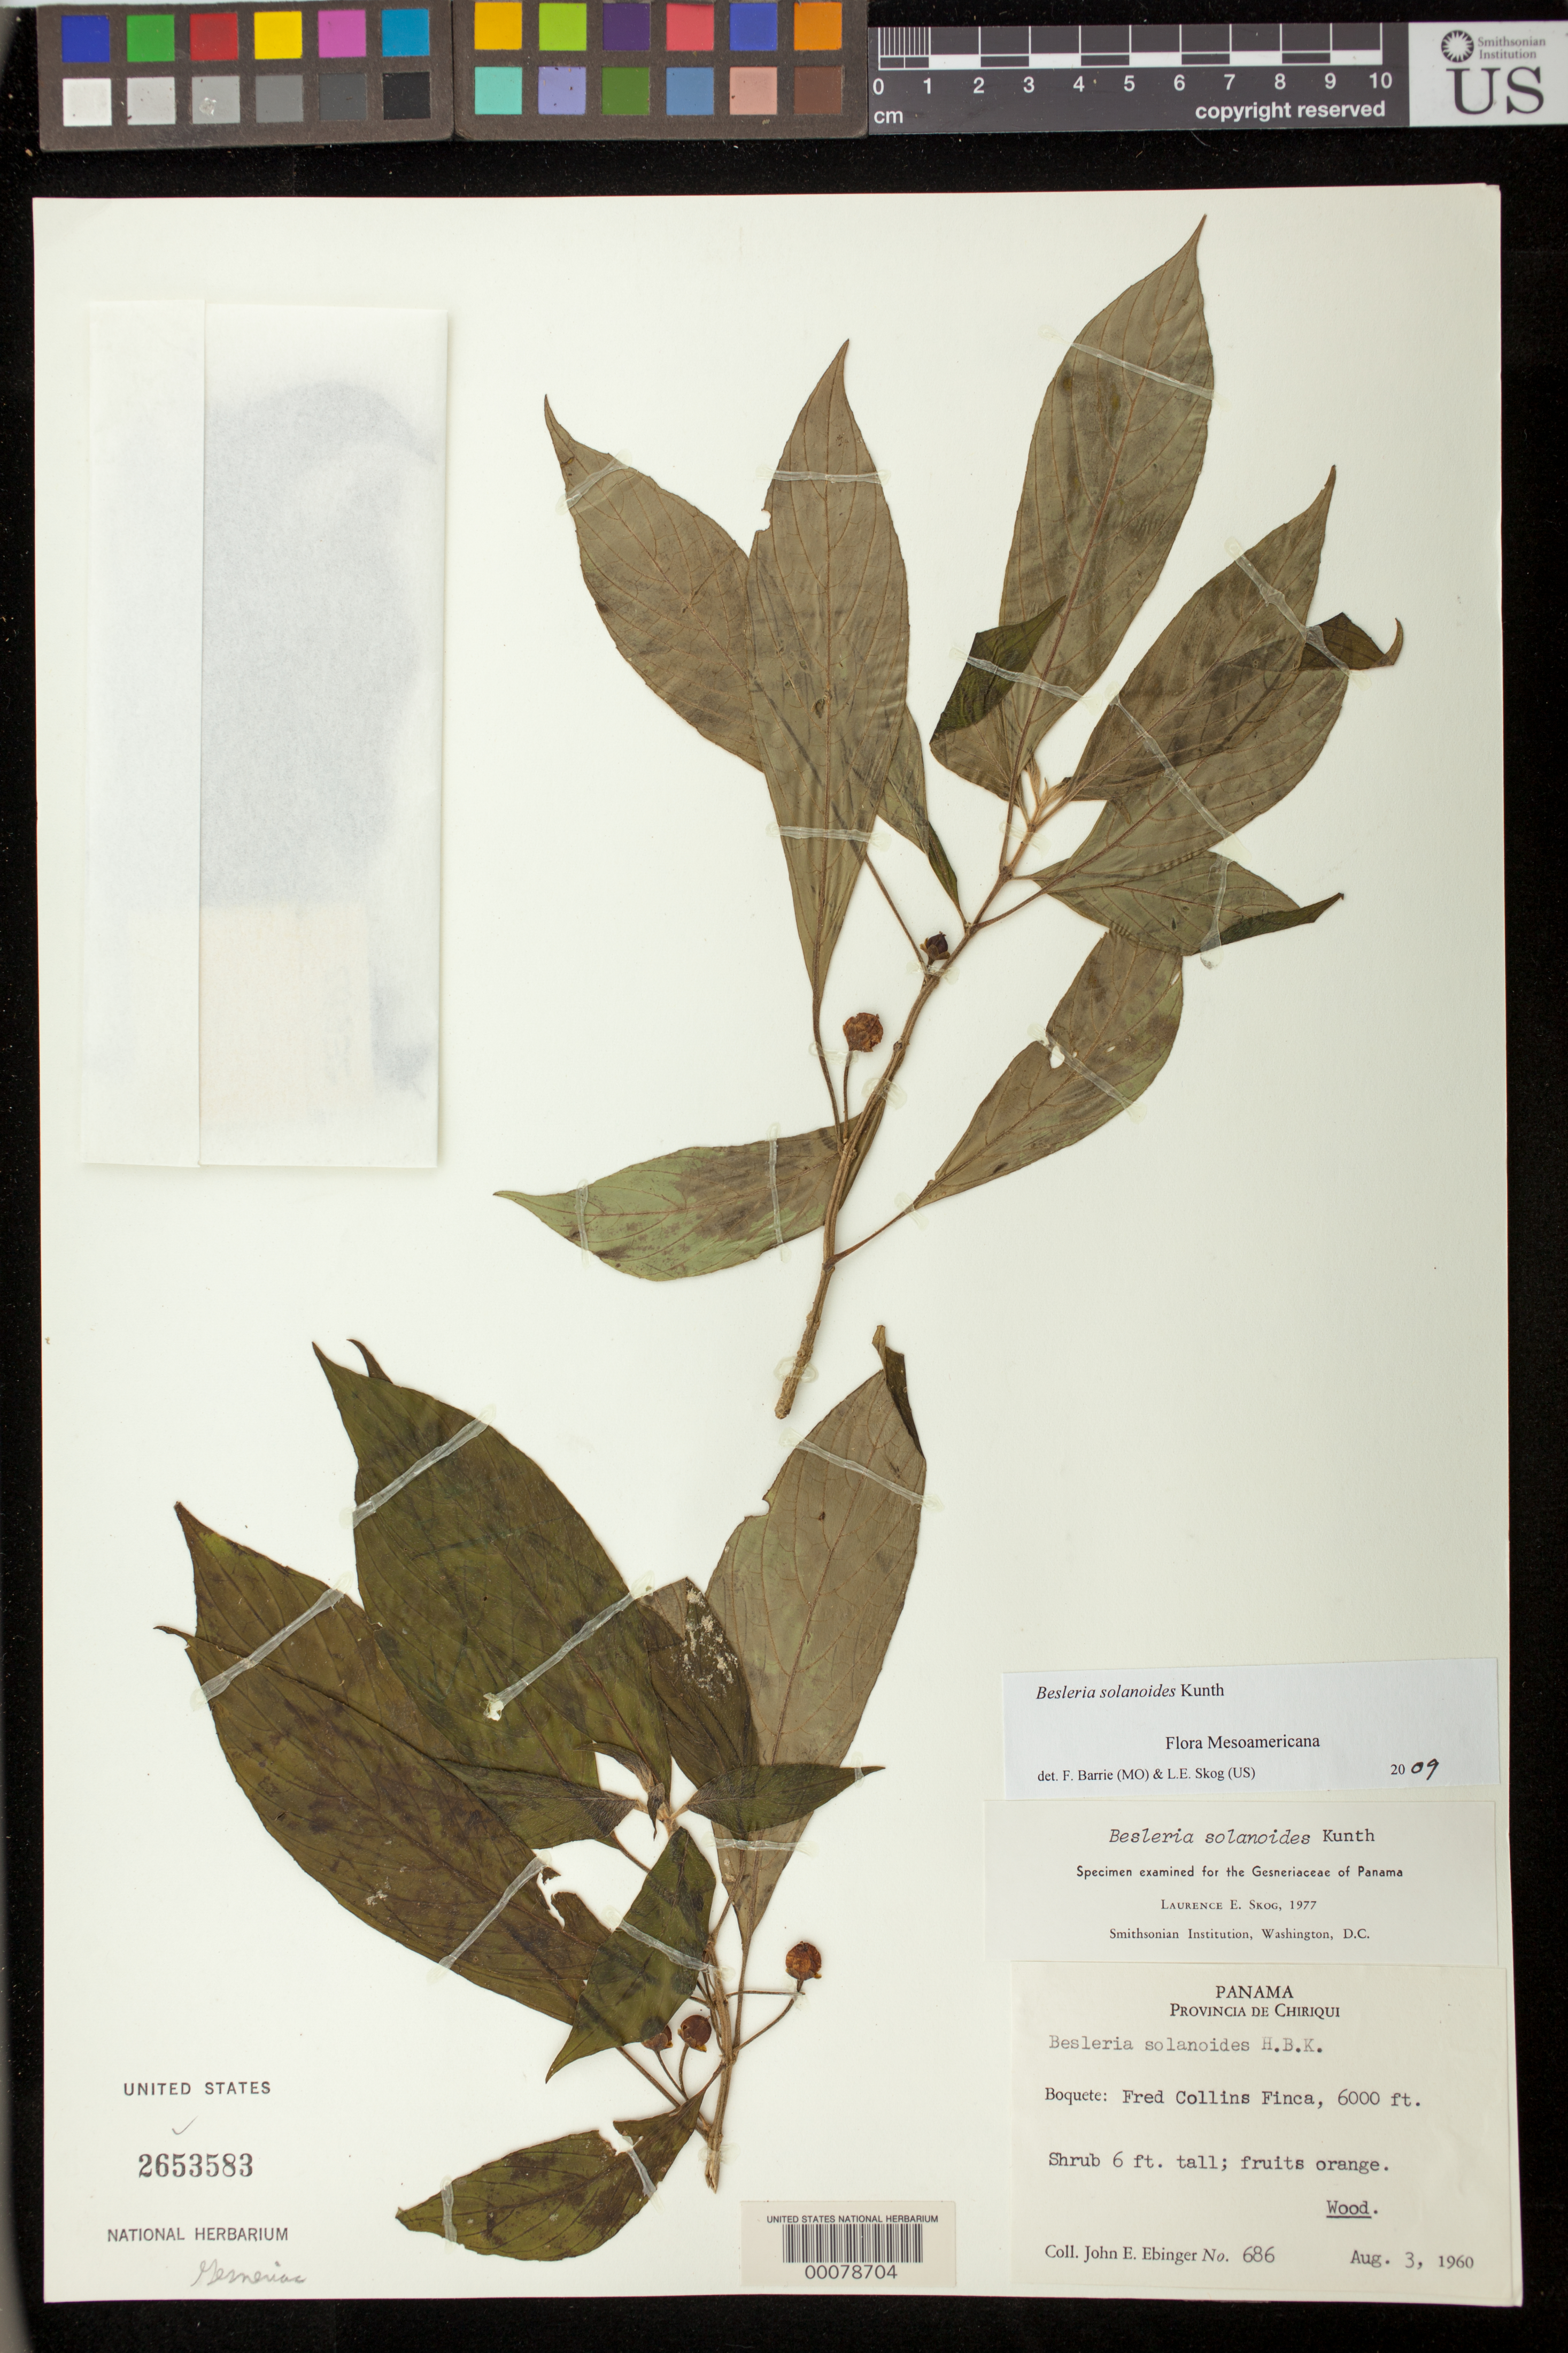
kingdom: Plantae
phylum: Tracheophyta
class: Magnoliopsida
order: Lamiales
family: Gesneriaceae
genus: Besleria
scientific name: Besleria solanoides var. solanoides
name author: Kunth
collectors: J. Ebinger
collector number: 686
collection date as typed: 03 Aug 1960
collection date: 1960-08-03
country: Panama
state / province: Chiriquí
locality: Boquete, Fred Collins Finca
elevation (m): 1829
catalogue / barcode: US 2653583